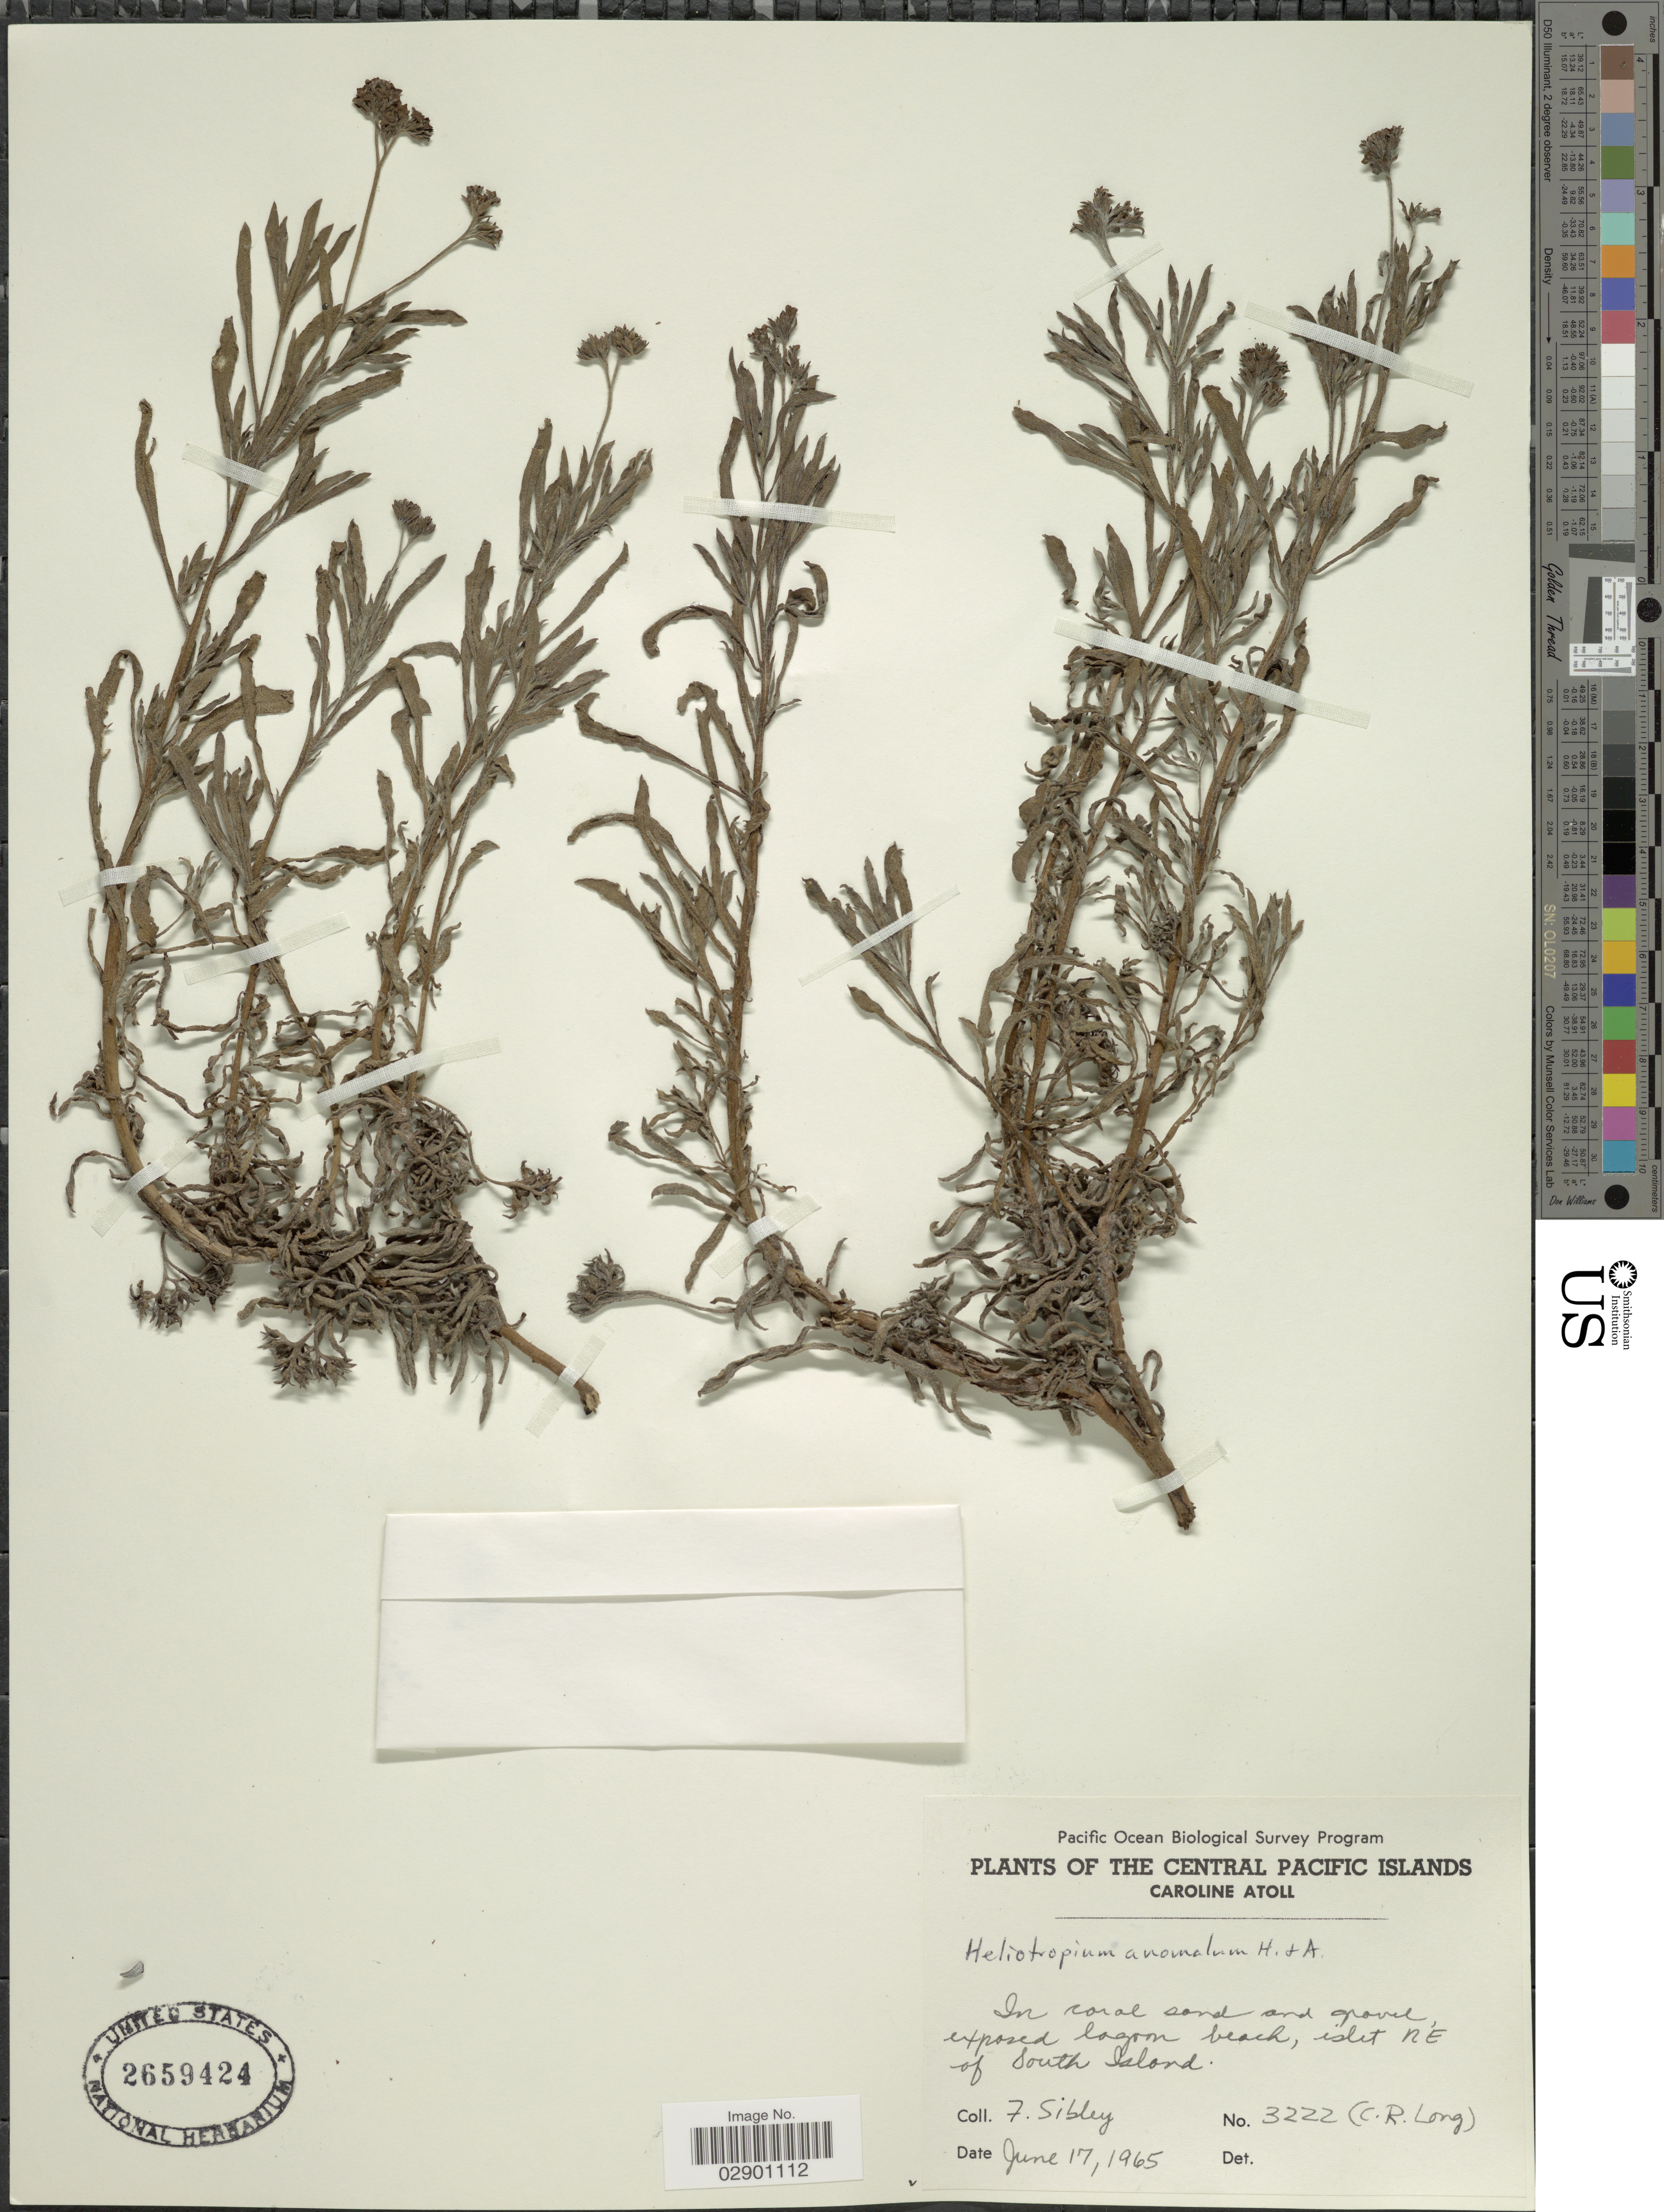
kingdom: Plantae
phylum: Tracheophyta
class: Magnoliopsida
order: Boraginales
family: Heliotropiaceae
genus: Heliotropium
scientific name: Heliotropium anomalum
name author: Hook. & Arn.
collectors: F. Sibley & C. Long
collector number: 3222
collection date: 1965-06-17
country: Kiribati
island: Caroline Atoll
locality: The Central Pacific Islands. Caroline Atoll. In coral sand and grovel exposed lagoon beach, islet NE of South Island.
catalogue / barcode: US 2659424